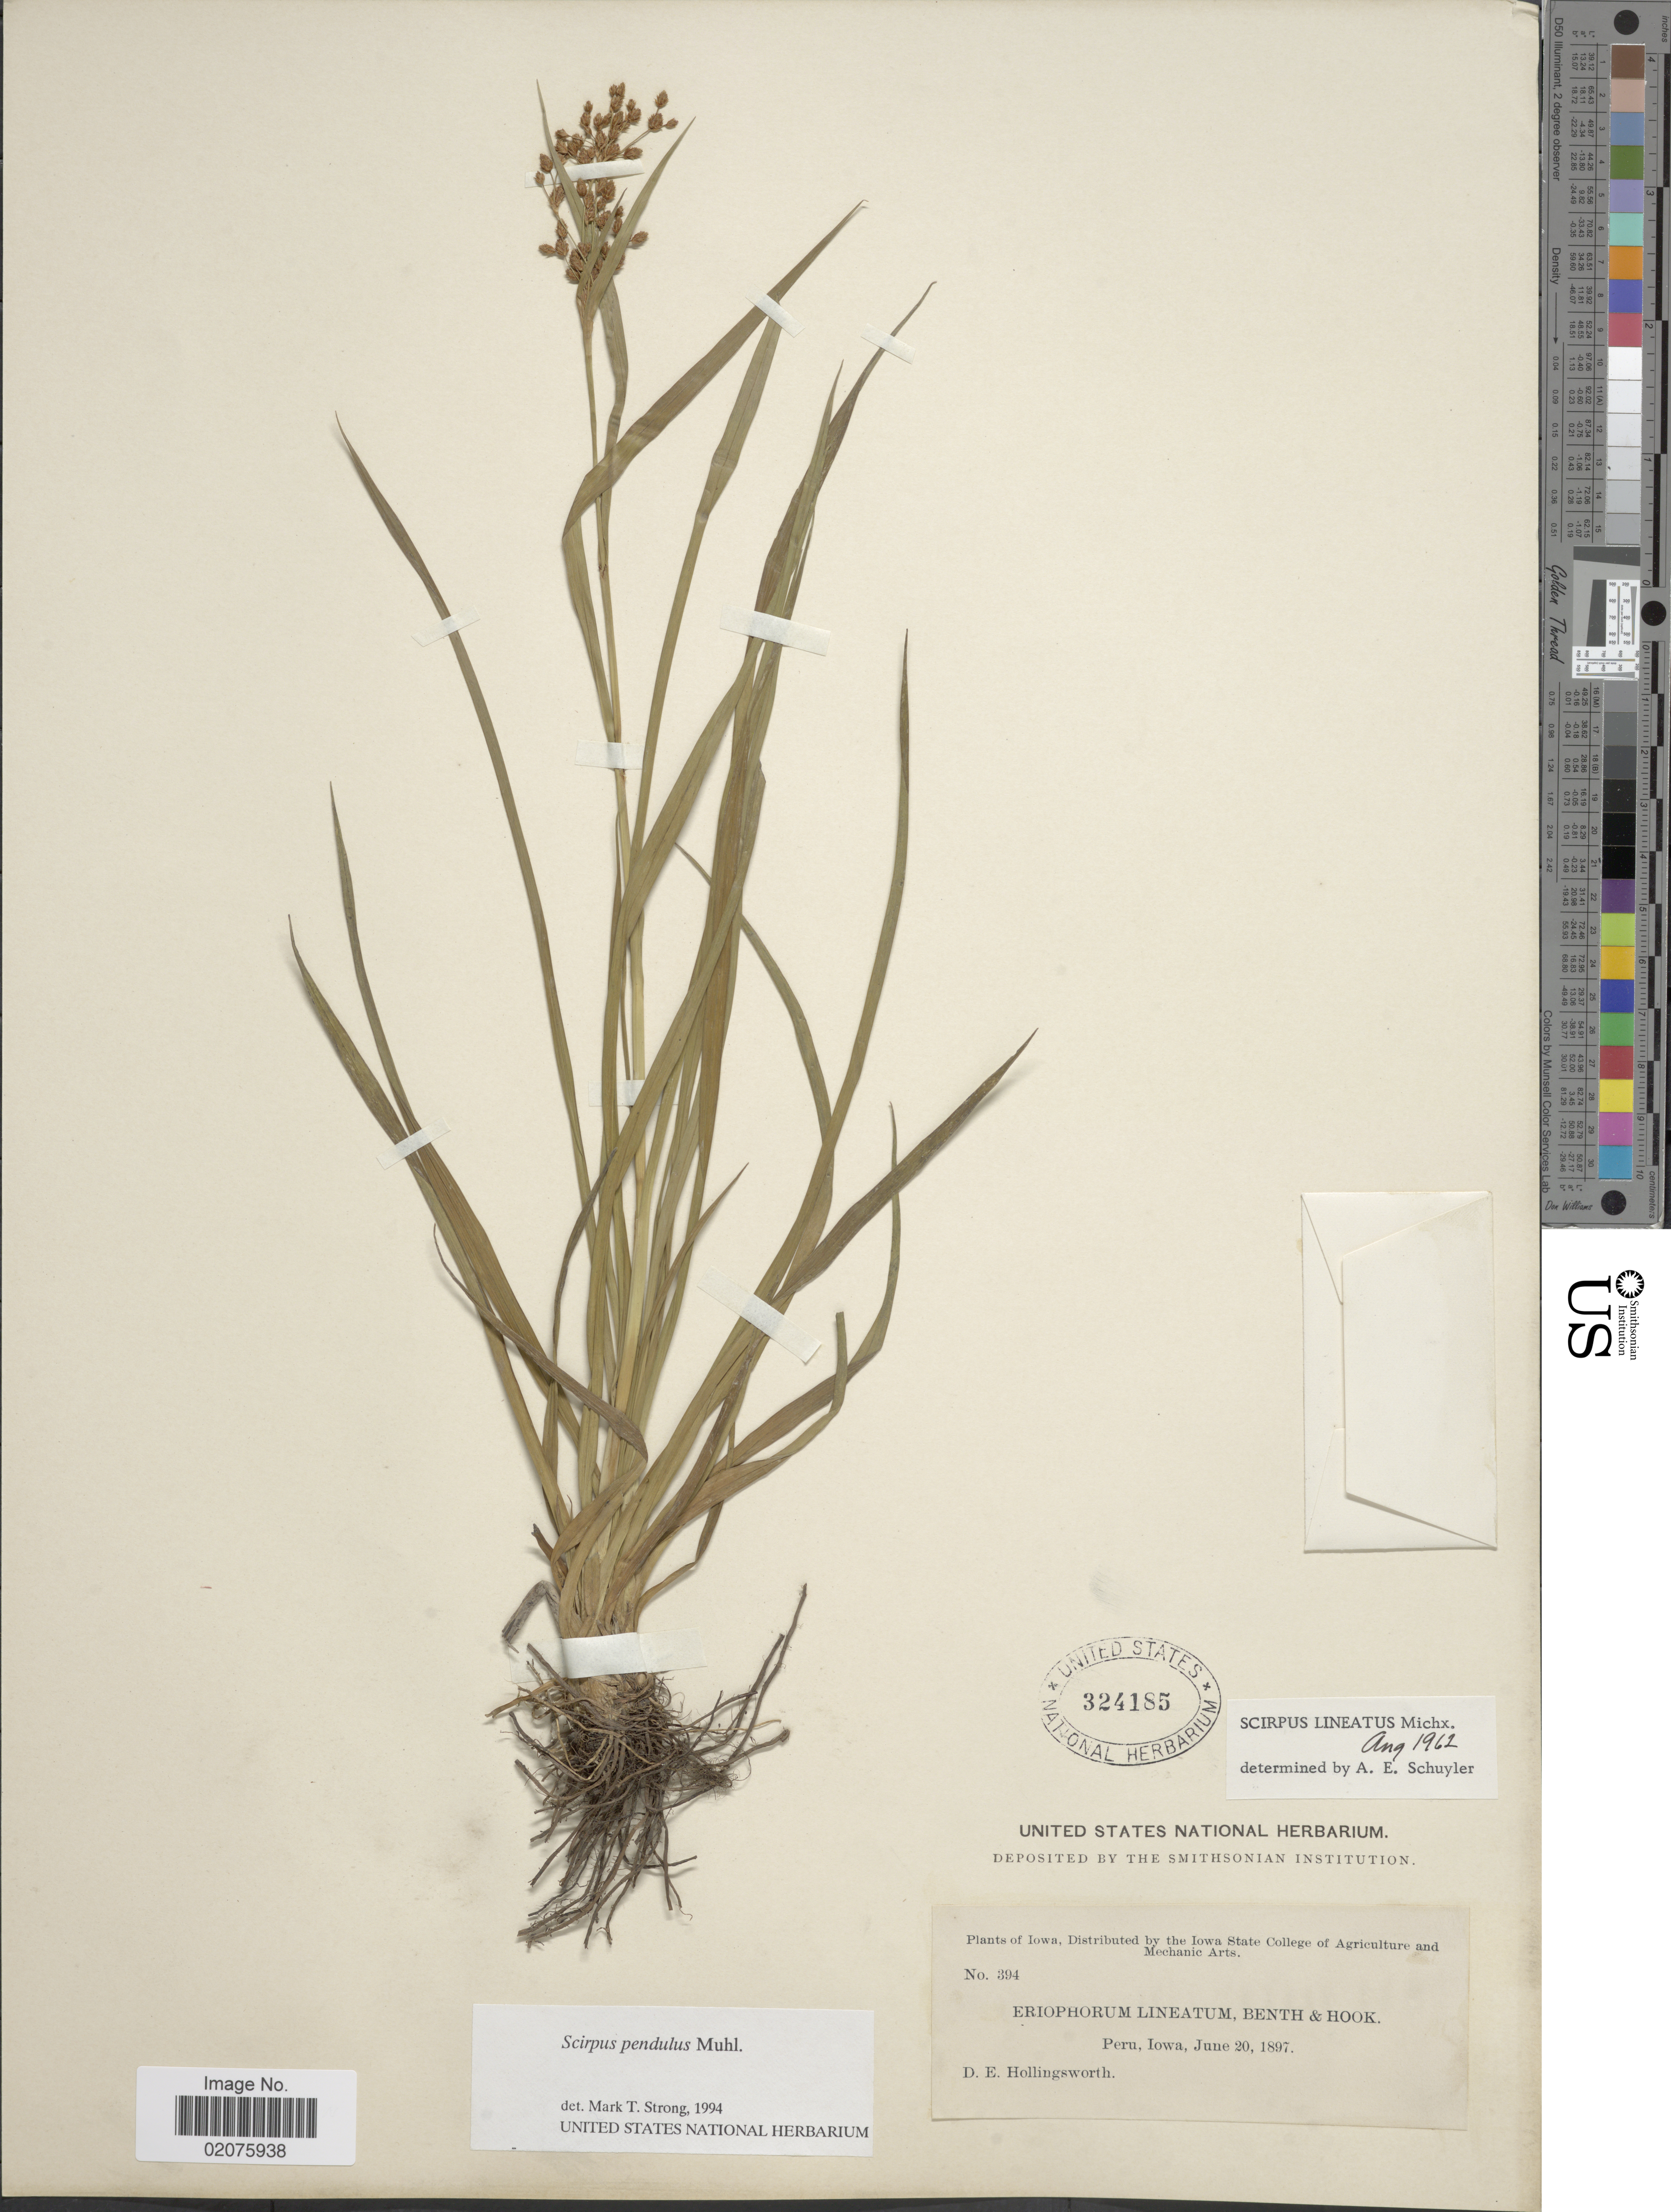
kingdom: Plantae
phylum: Tracheophyta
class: Liliopsida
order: Poales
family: Cyperaceae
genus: Scirpus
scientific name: Scirpus pendulus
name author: Muhl.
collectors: D. Hollingsworth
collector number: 394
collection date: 1897-06-20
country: United States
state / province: Iowa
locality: Peru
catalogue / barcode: US 324185